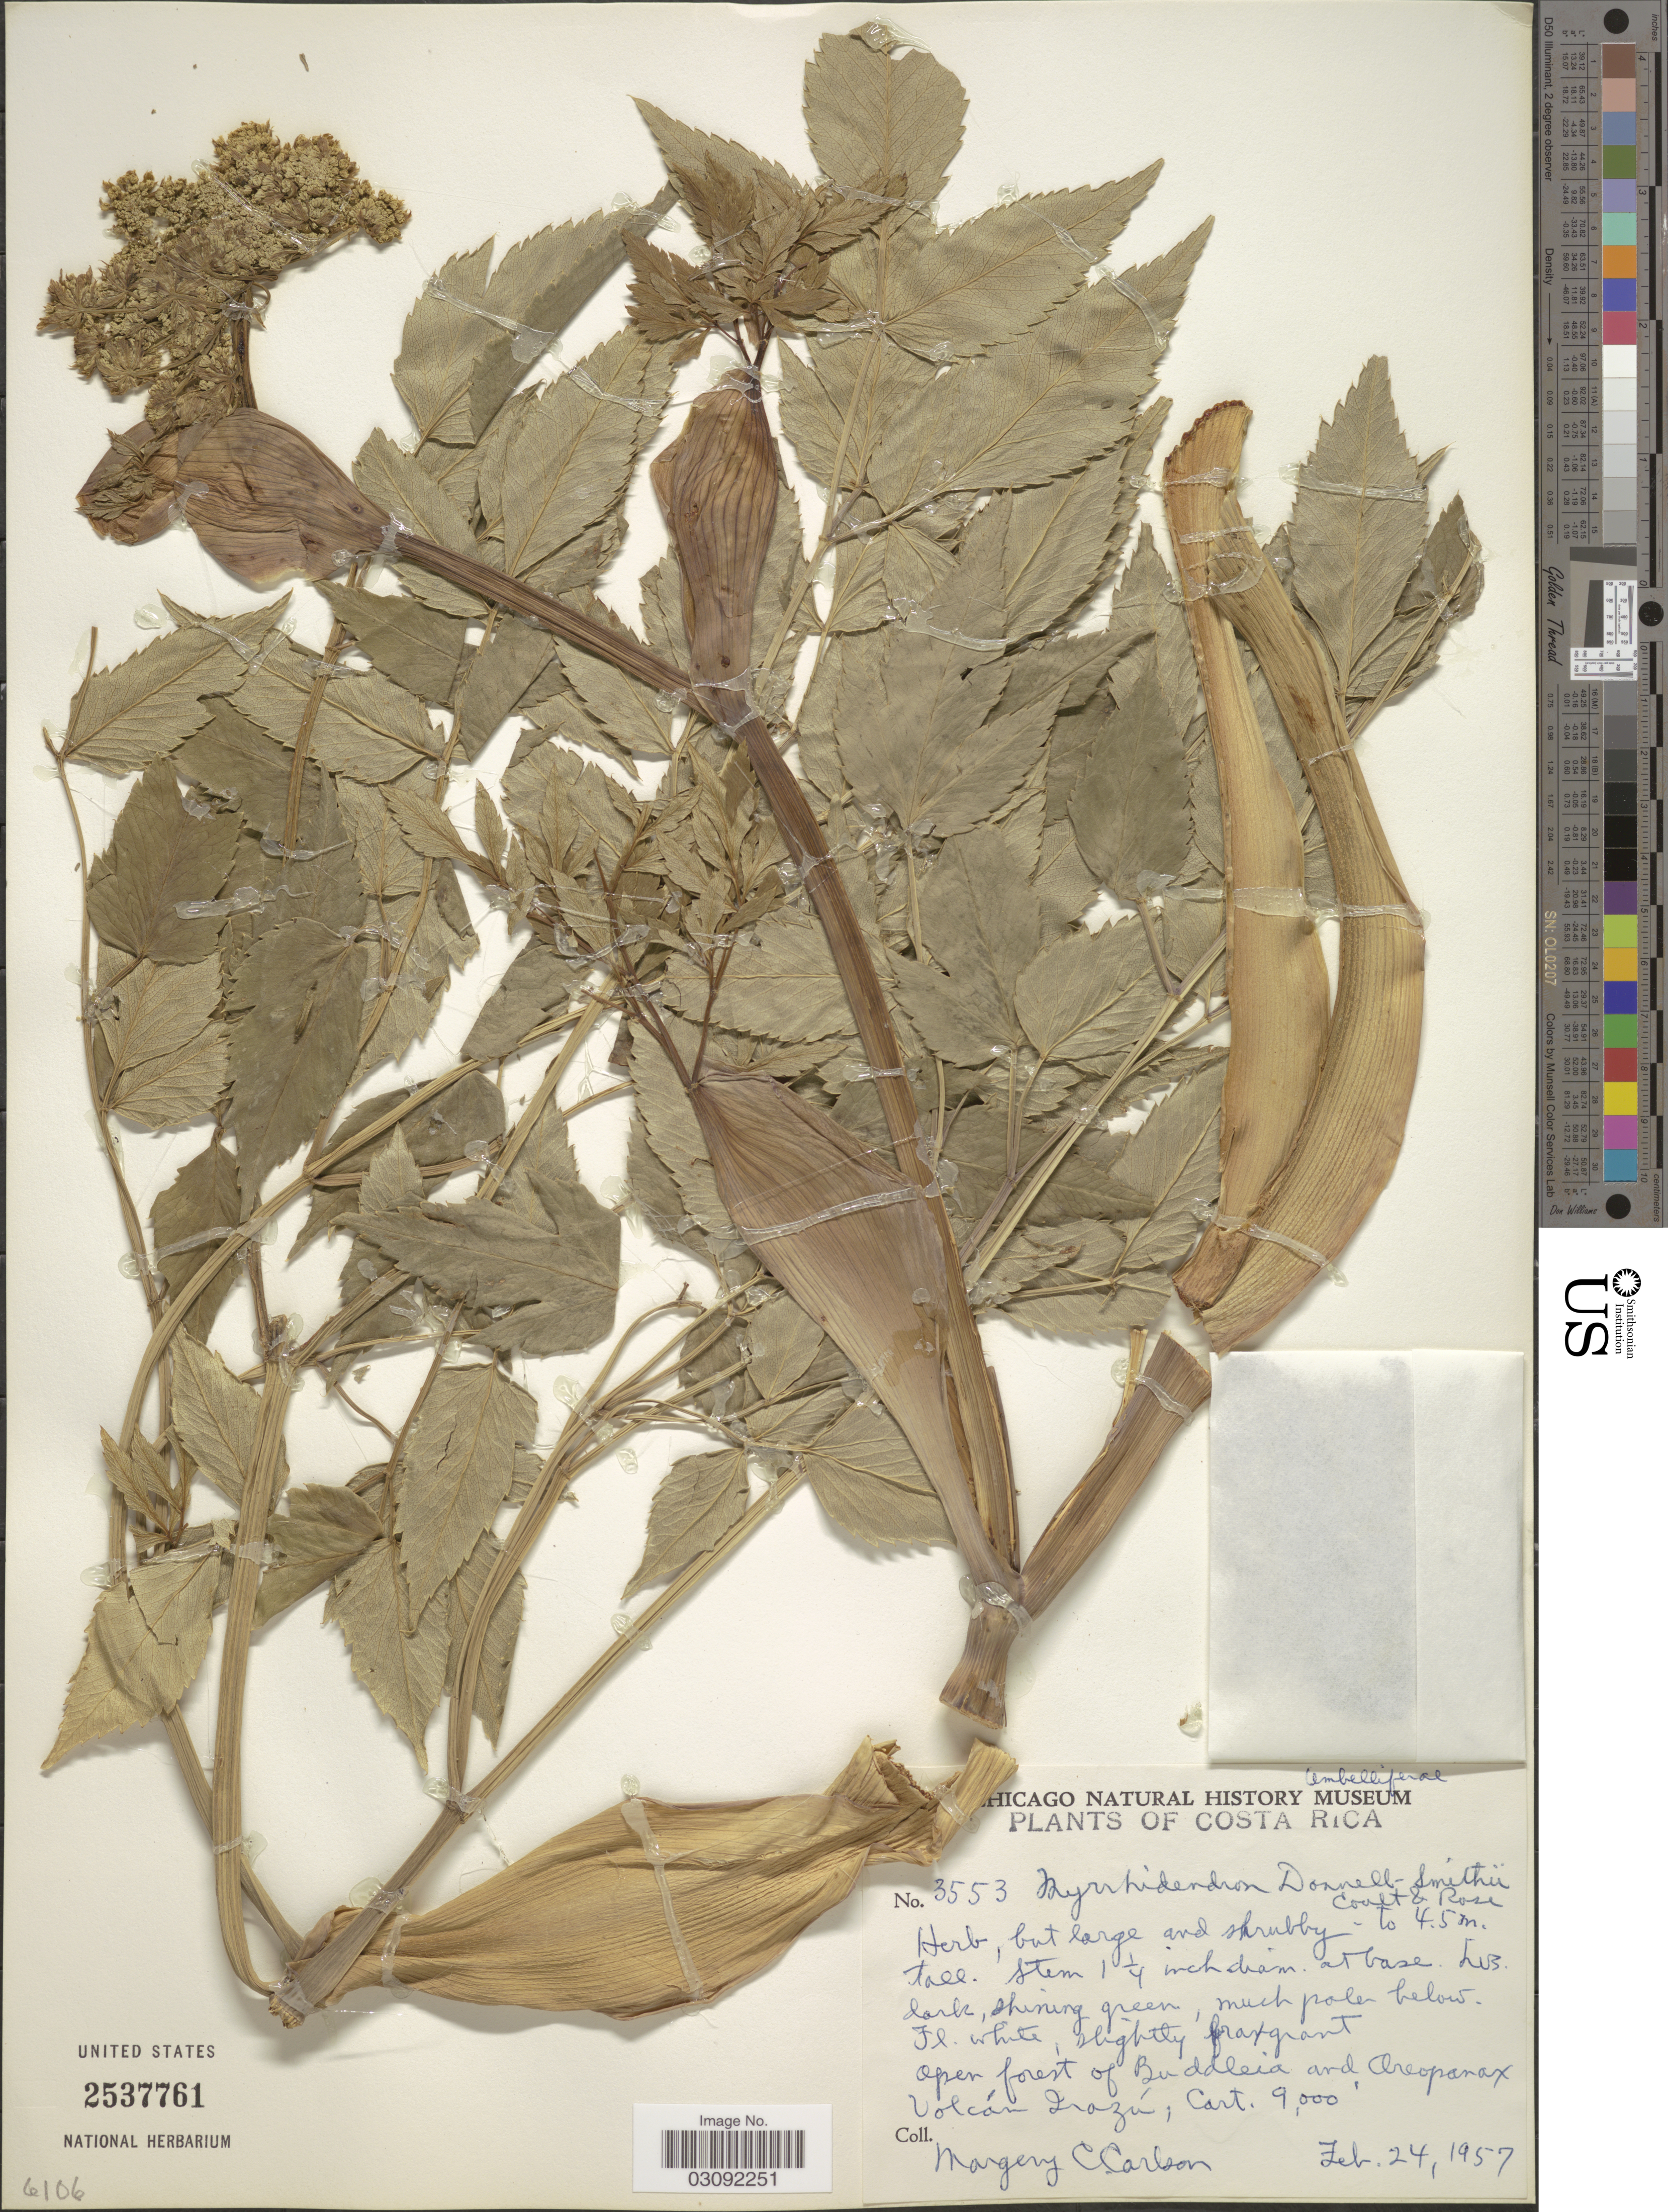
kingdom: Plantae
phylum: Tracheophyta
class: Magnoliopsida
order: Apiales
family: Apiaceae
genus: Myrrhidendron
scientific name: Myrrhidendron donnellsmithii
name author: J.M. Coult. & Rose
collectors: M. C. Carlson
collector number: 3553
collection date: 1957-02-24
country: Costa Rica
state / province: Cartago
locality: Volcán Irazú, Cart.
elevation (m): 2743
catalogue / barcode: US 2537761